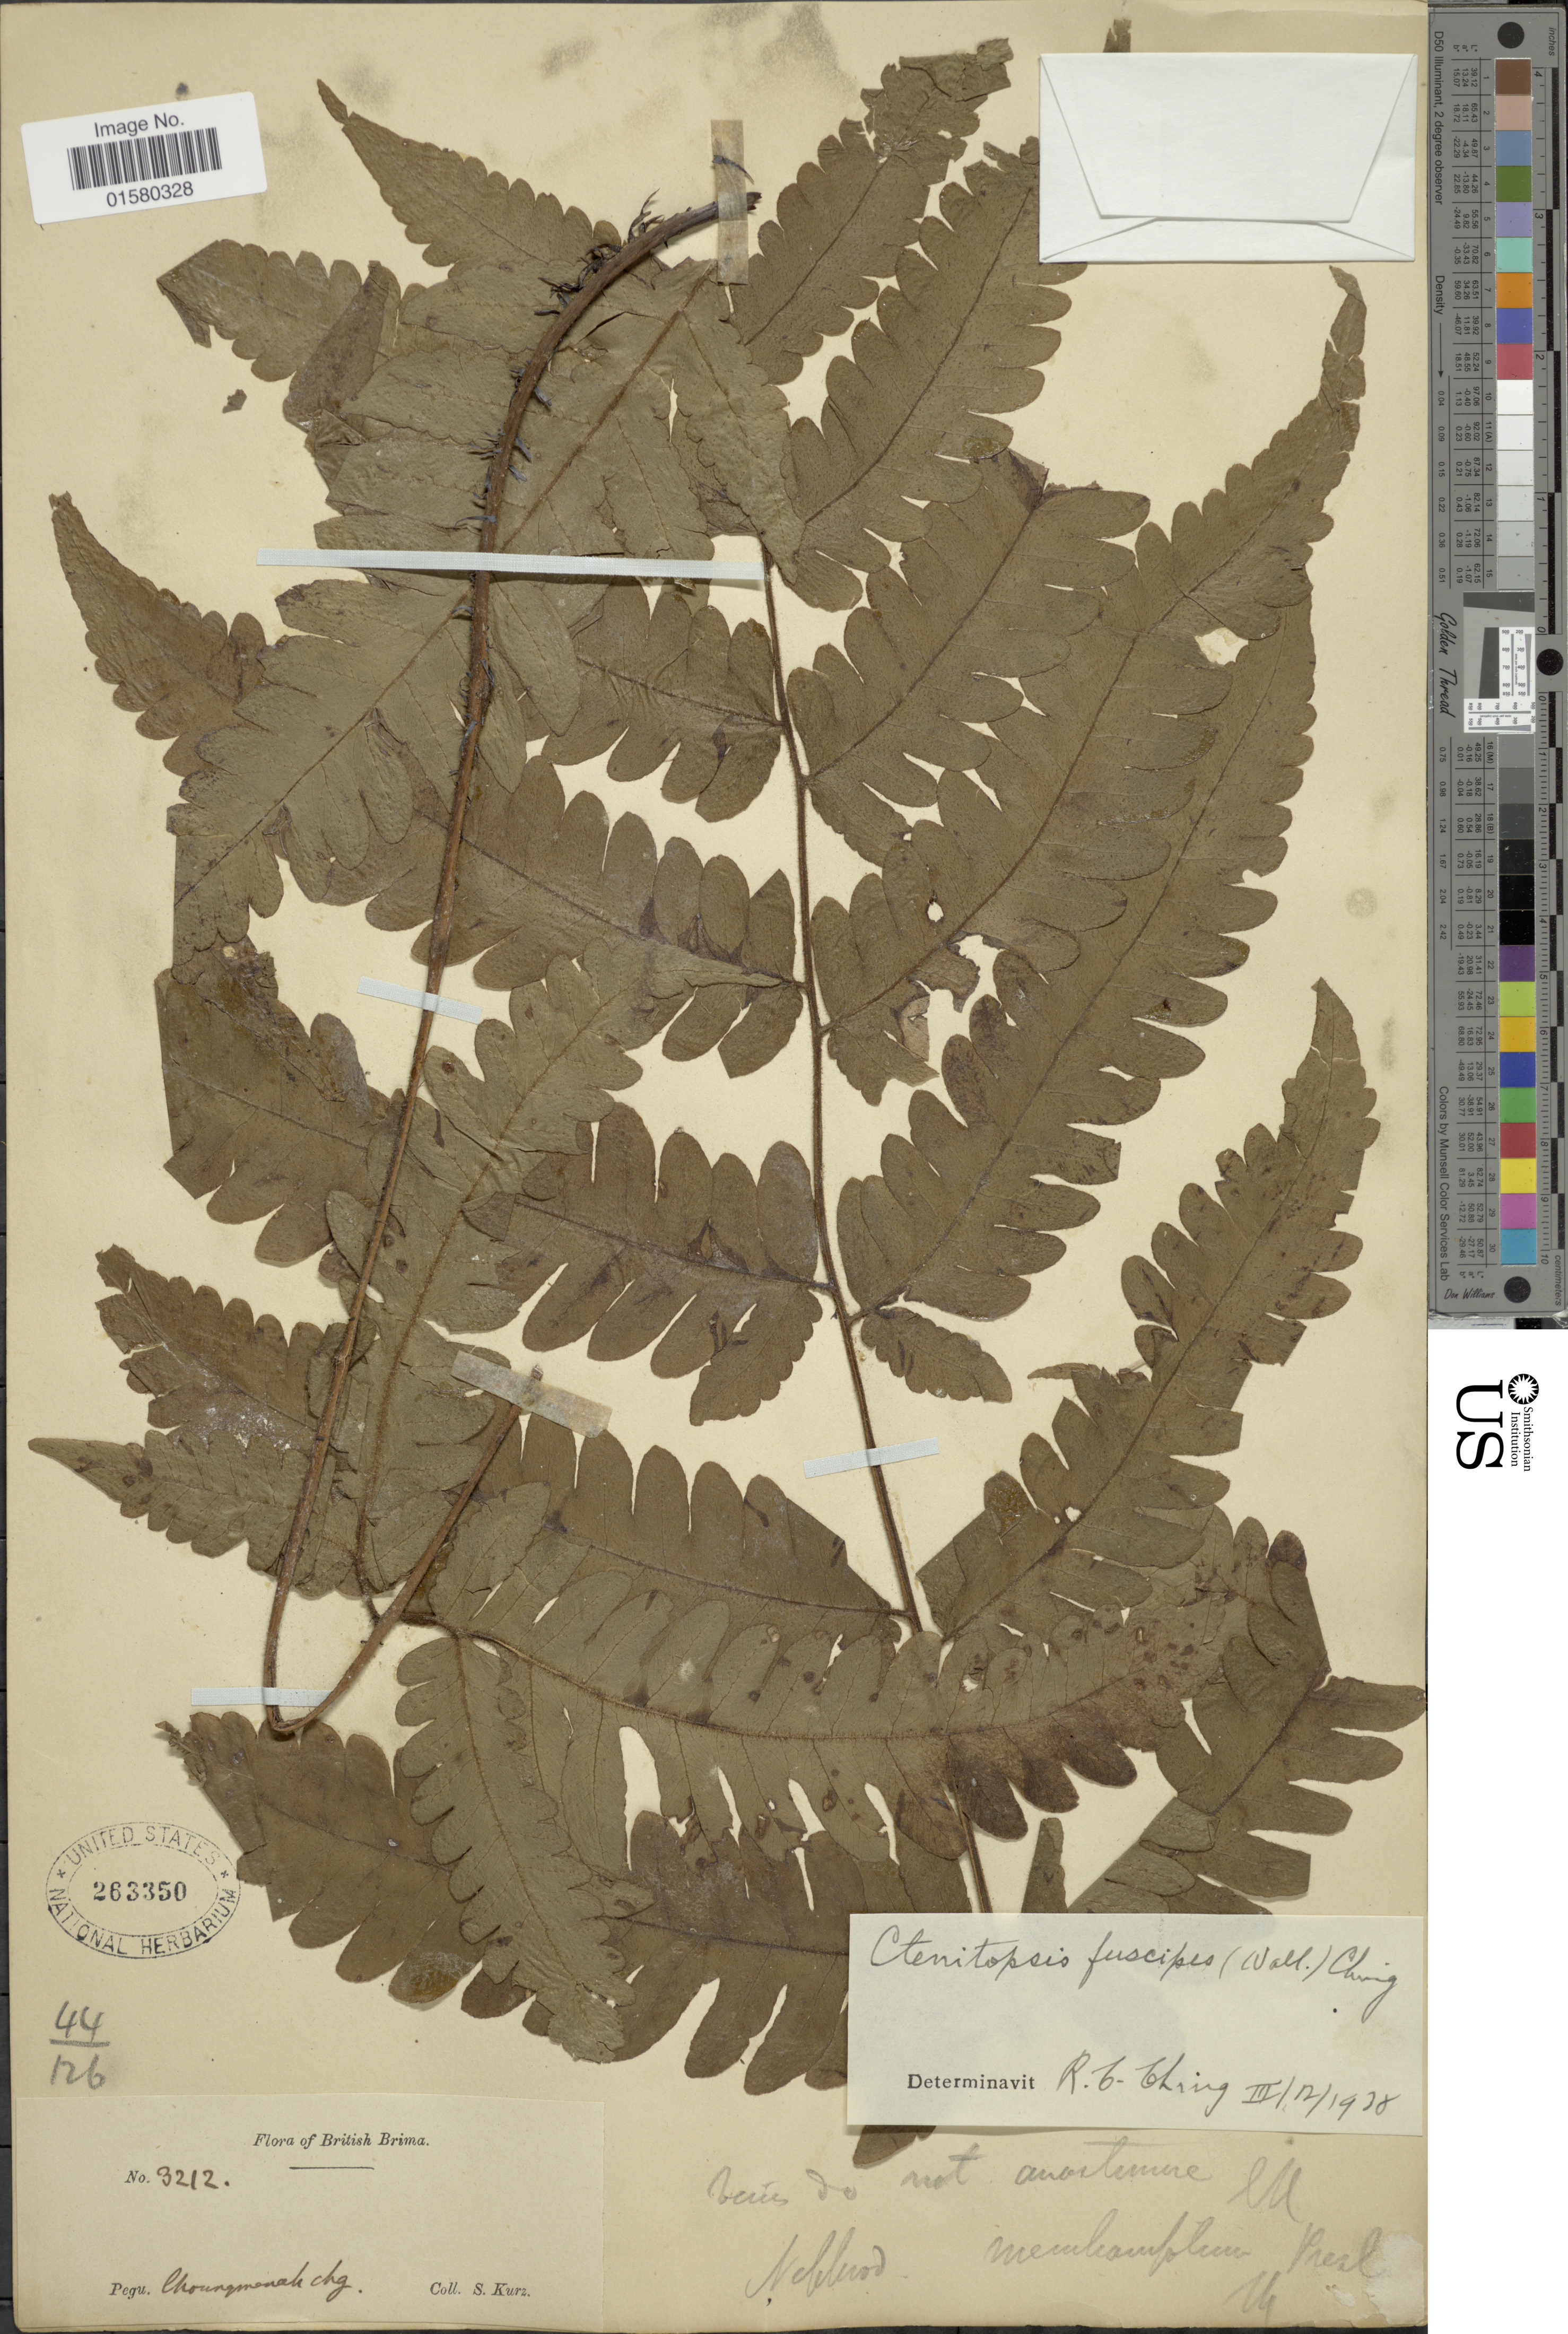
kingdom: Plantae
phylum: Tracheophyta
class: Polypodiopsida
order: Polypodiales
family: Tectariaceae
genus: Tectaria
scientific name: Tectaria paradoxa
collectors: S. Kurz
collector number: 3212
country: Myanmar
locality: British Brima, Pegu, Choung [illegible text]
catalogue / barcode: US 263350